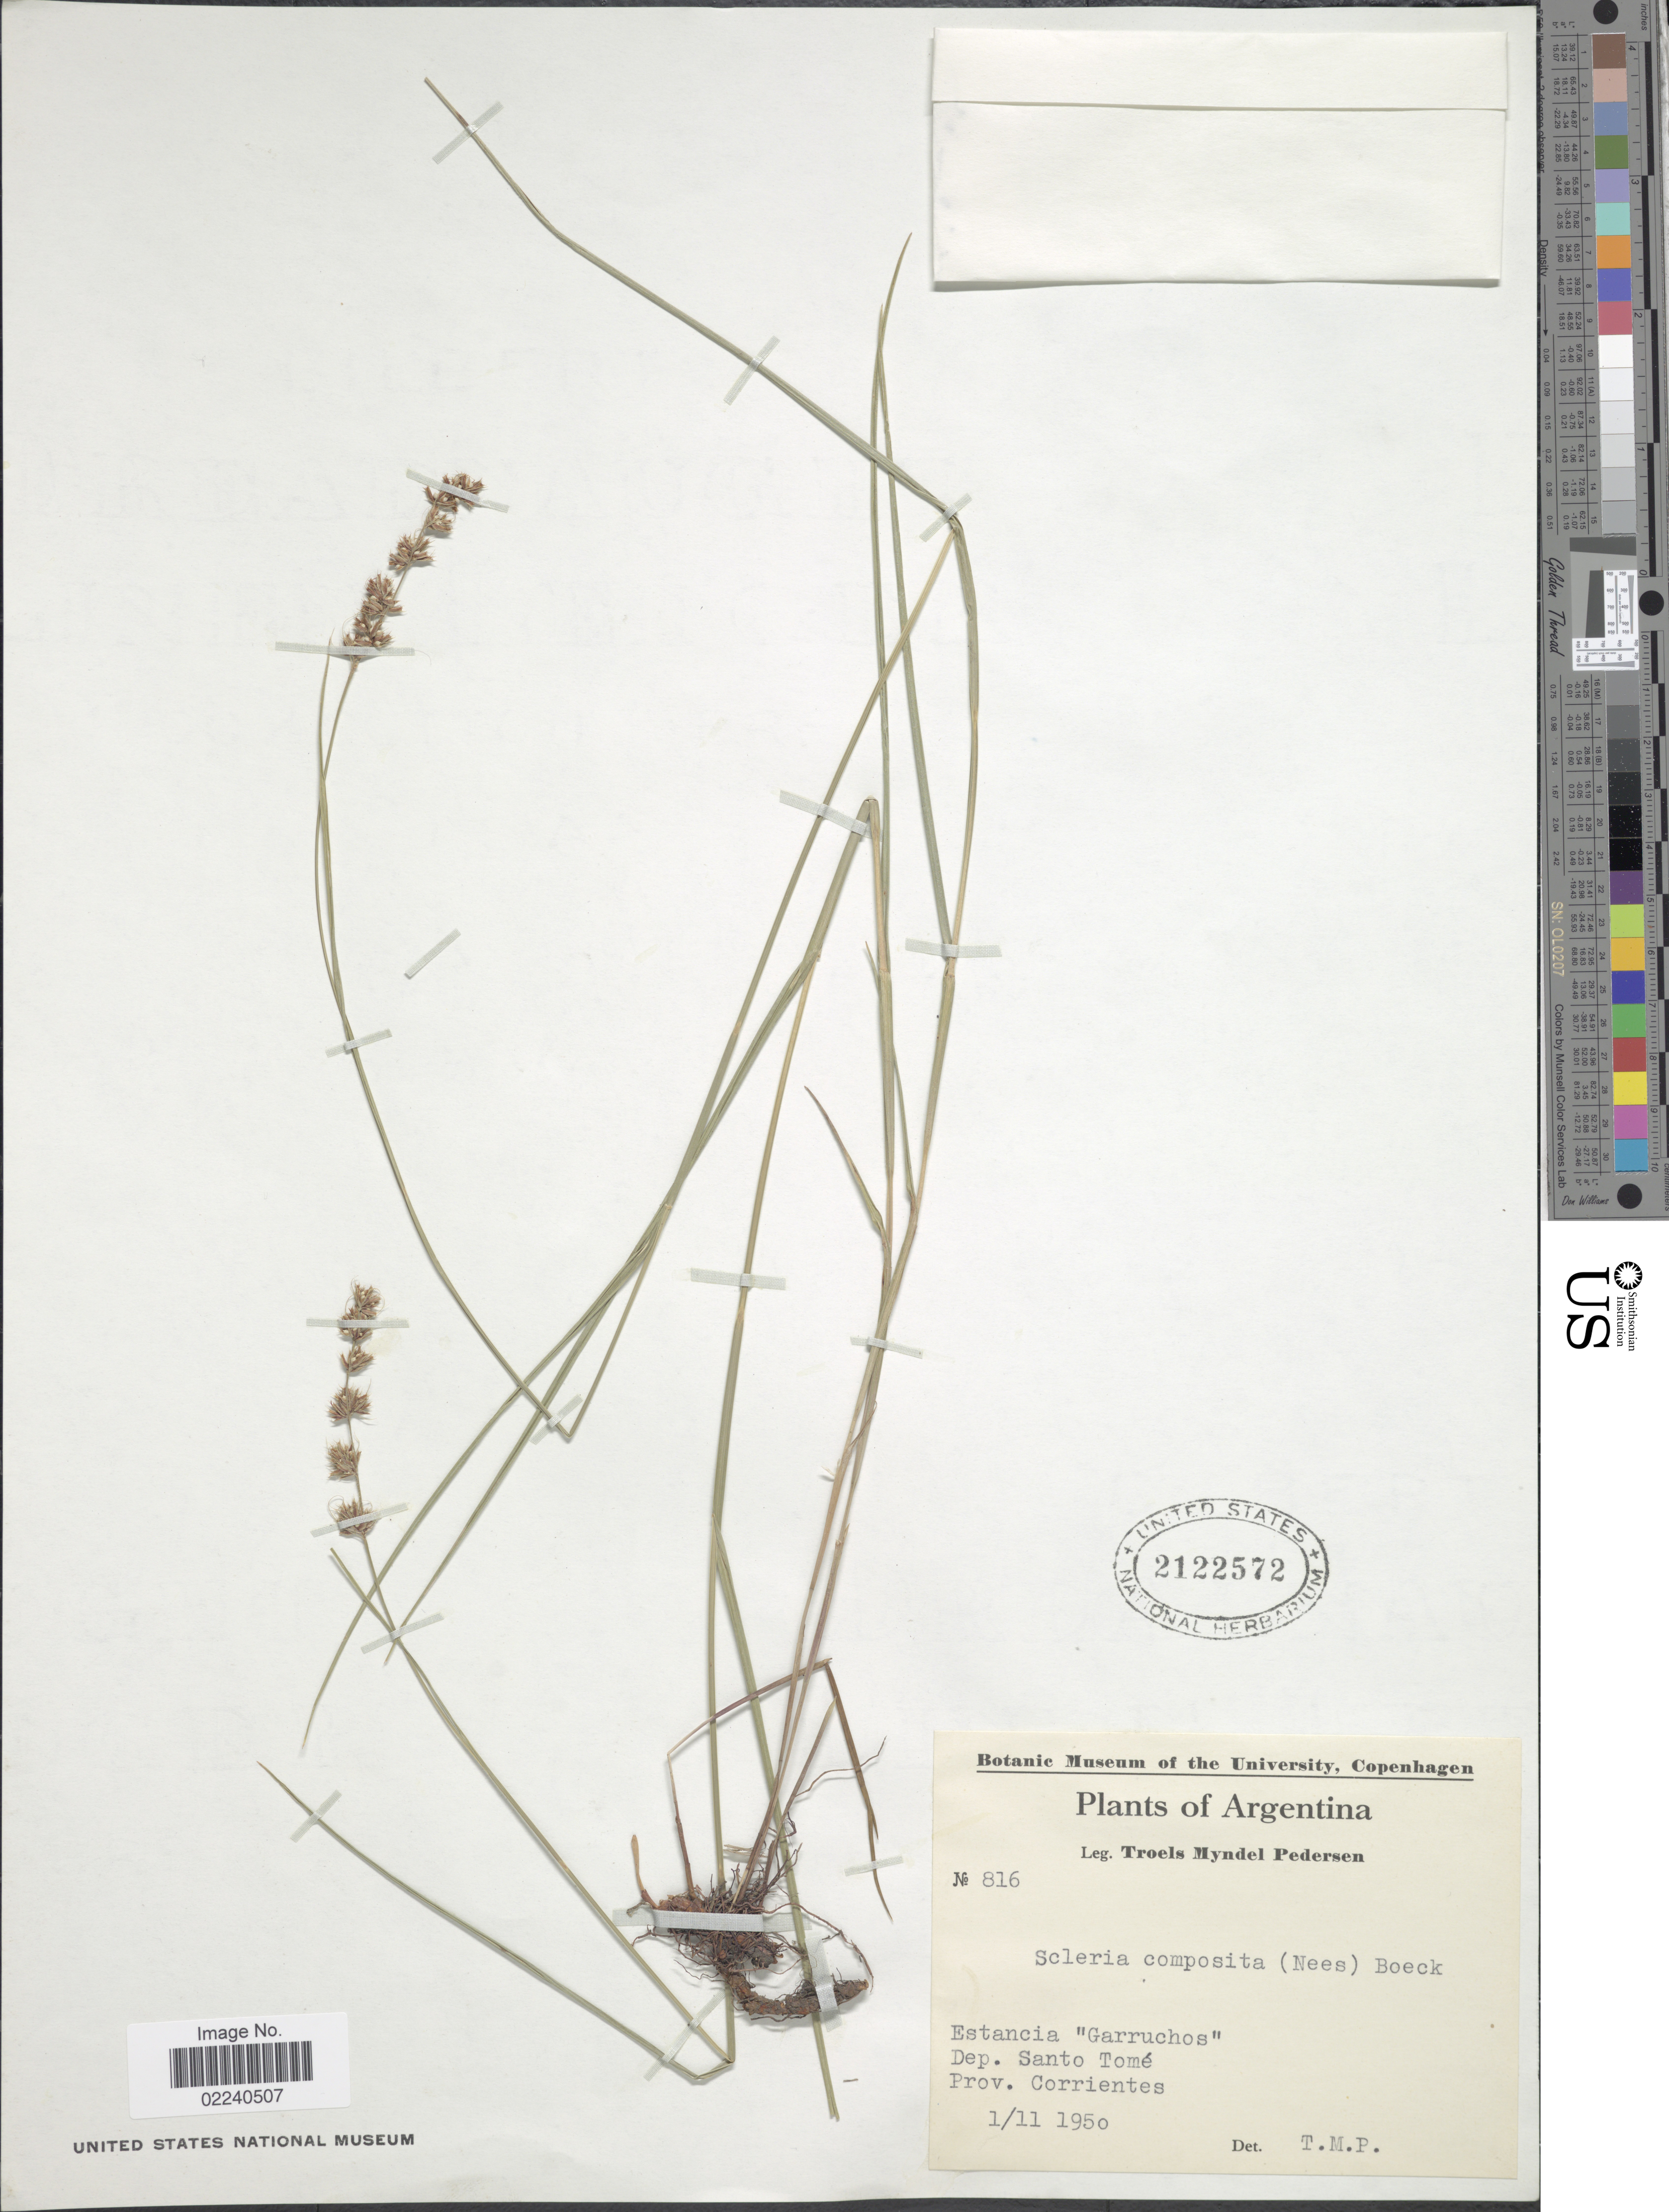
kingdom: Plantae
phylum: Tracheophyta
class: Liliopsida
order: Poales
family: Cyperaceae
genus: Scleria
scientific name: Scleria composita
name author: (Nees) Boeckeler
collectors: T. Pederson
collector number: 816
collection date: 1950-11-01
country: Argentina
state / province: Corrientes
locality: Argentina, Estancia "Garruchos", Dep. Santo Tome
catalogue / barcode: US 2122572